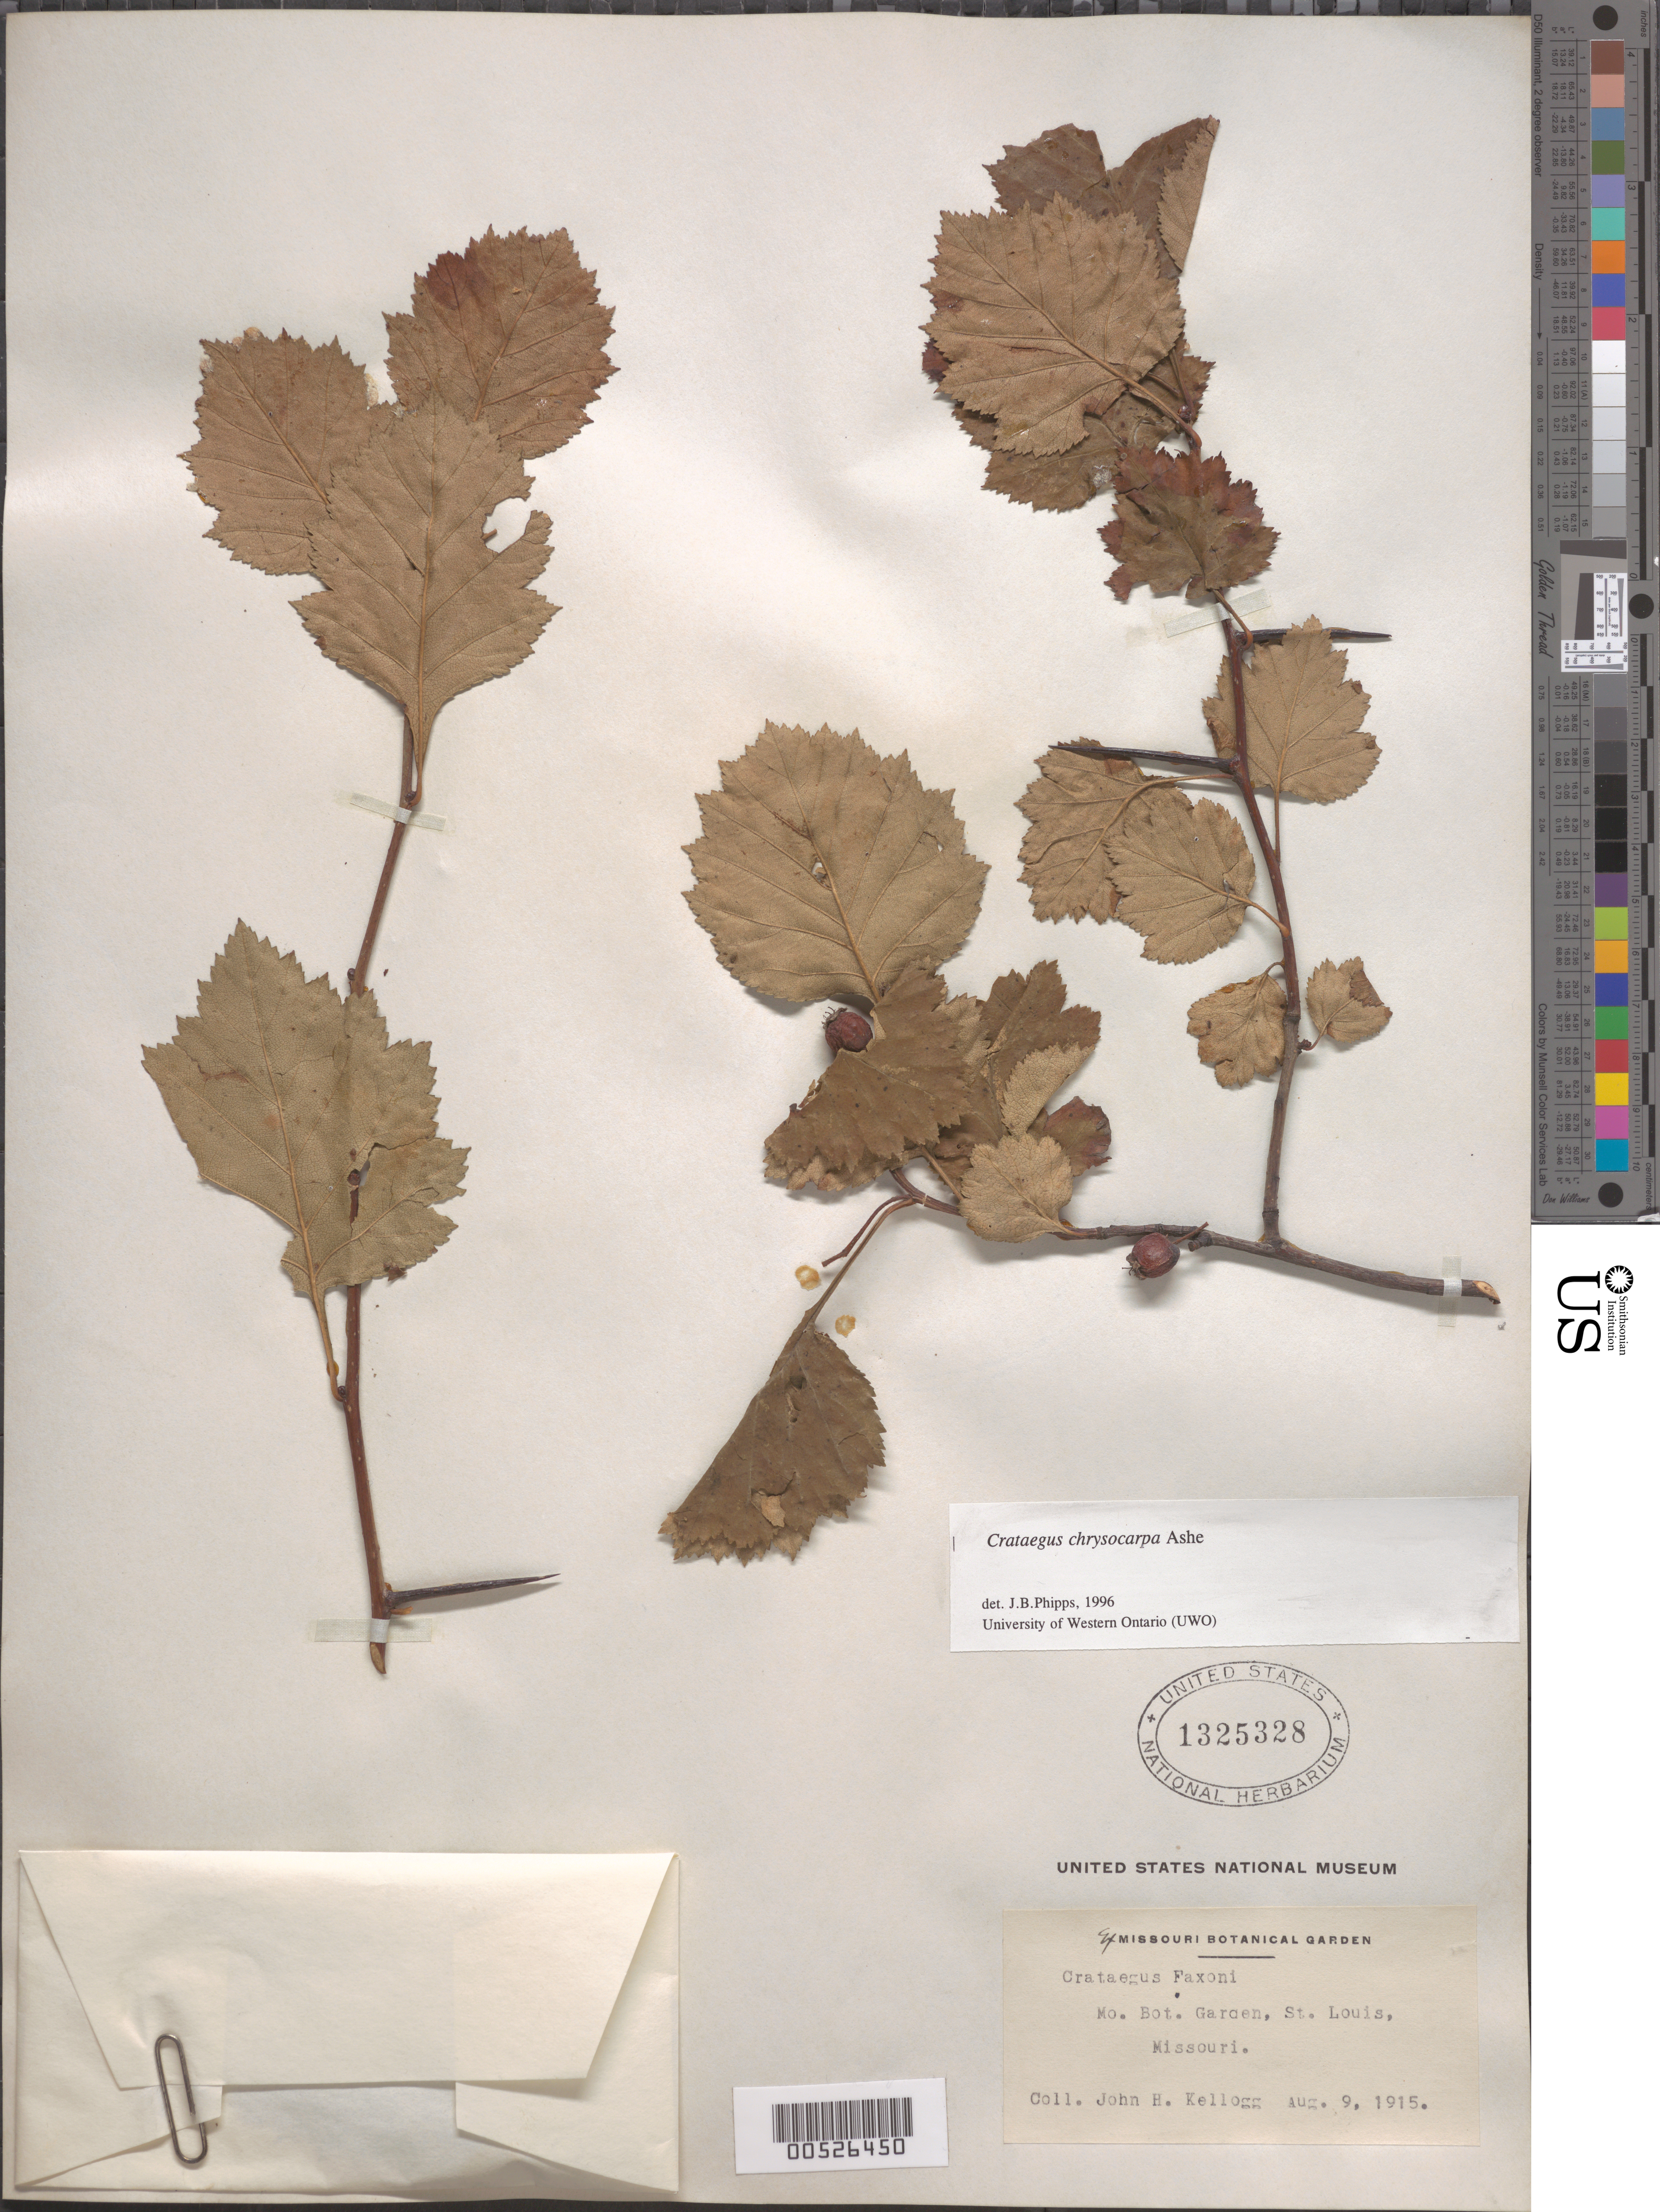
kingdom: Plantae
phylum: Tracheophyta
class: Magnoliopsida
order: Rosales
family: Rosaceae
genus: Crataegus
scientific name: Crataegus chrysocarpa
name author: Ashe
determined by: Phipps, James B., (UWO), University of Western Ontario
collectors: J. H. Kellogg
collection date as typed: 09 Aug 1915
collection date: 1915-08-09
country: United States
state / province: Missouri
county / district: Saint Louis City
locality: Mo. Bot. Gard., St. Louis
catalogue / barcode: US 1325328